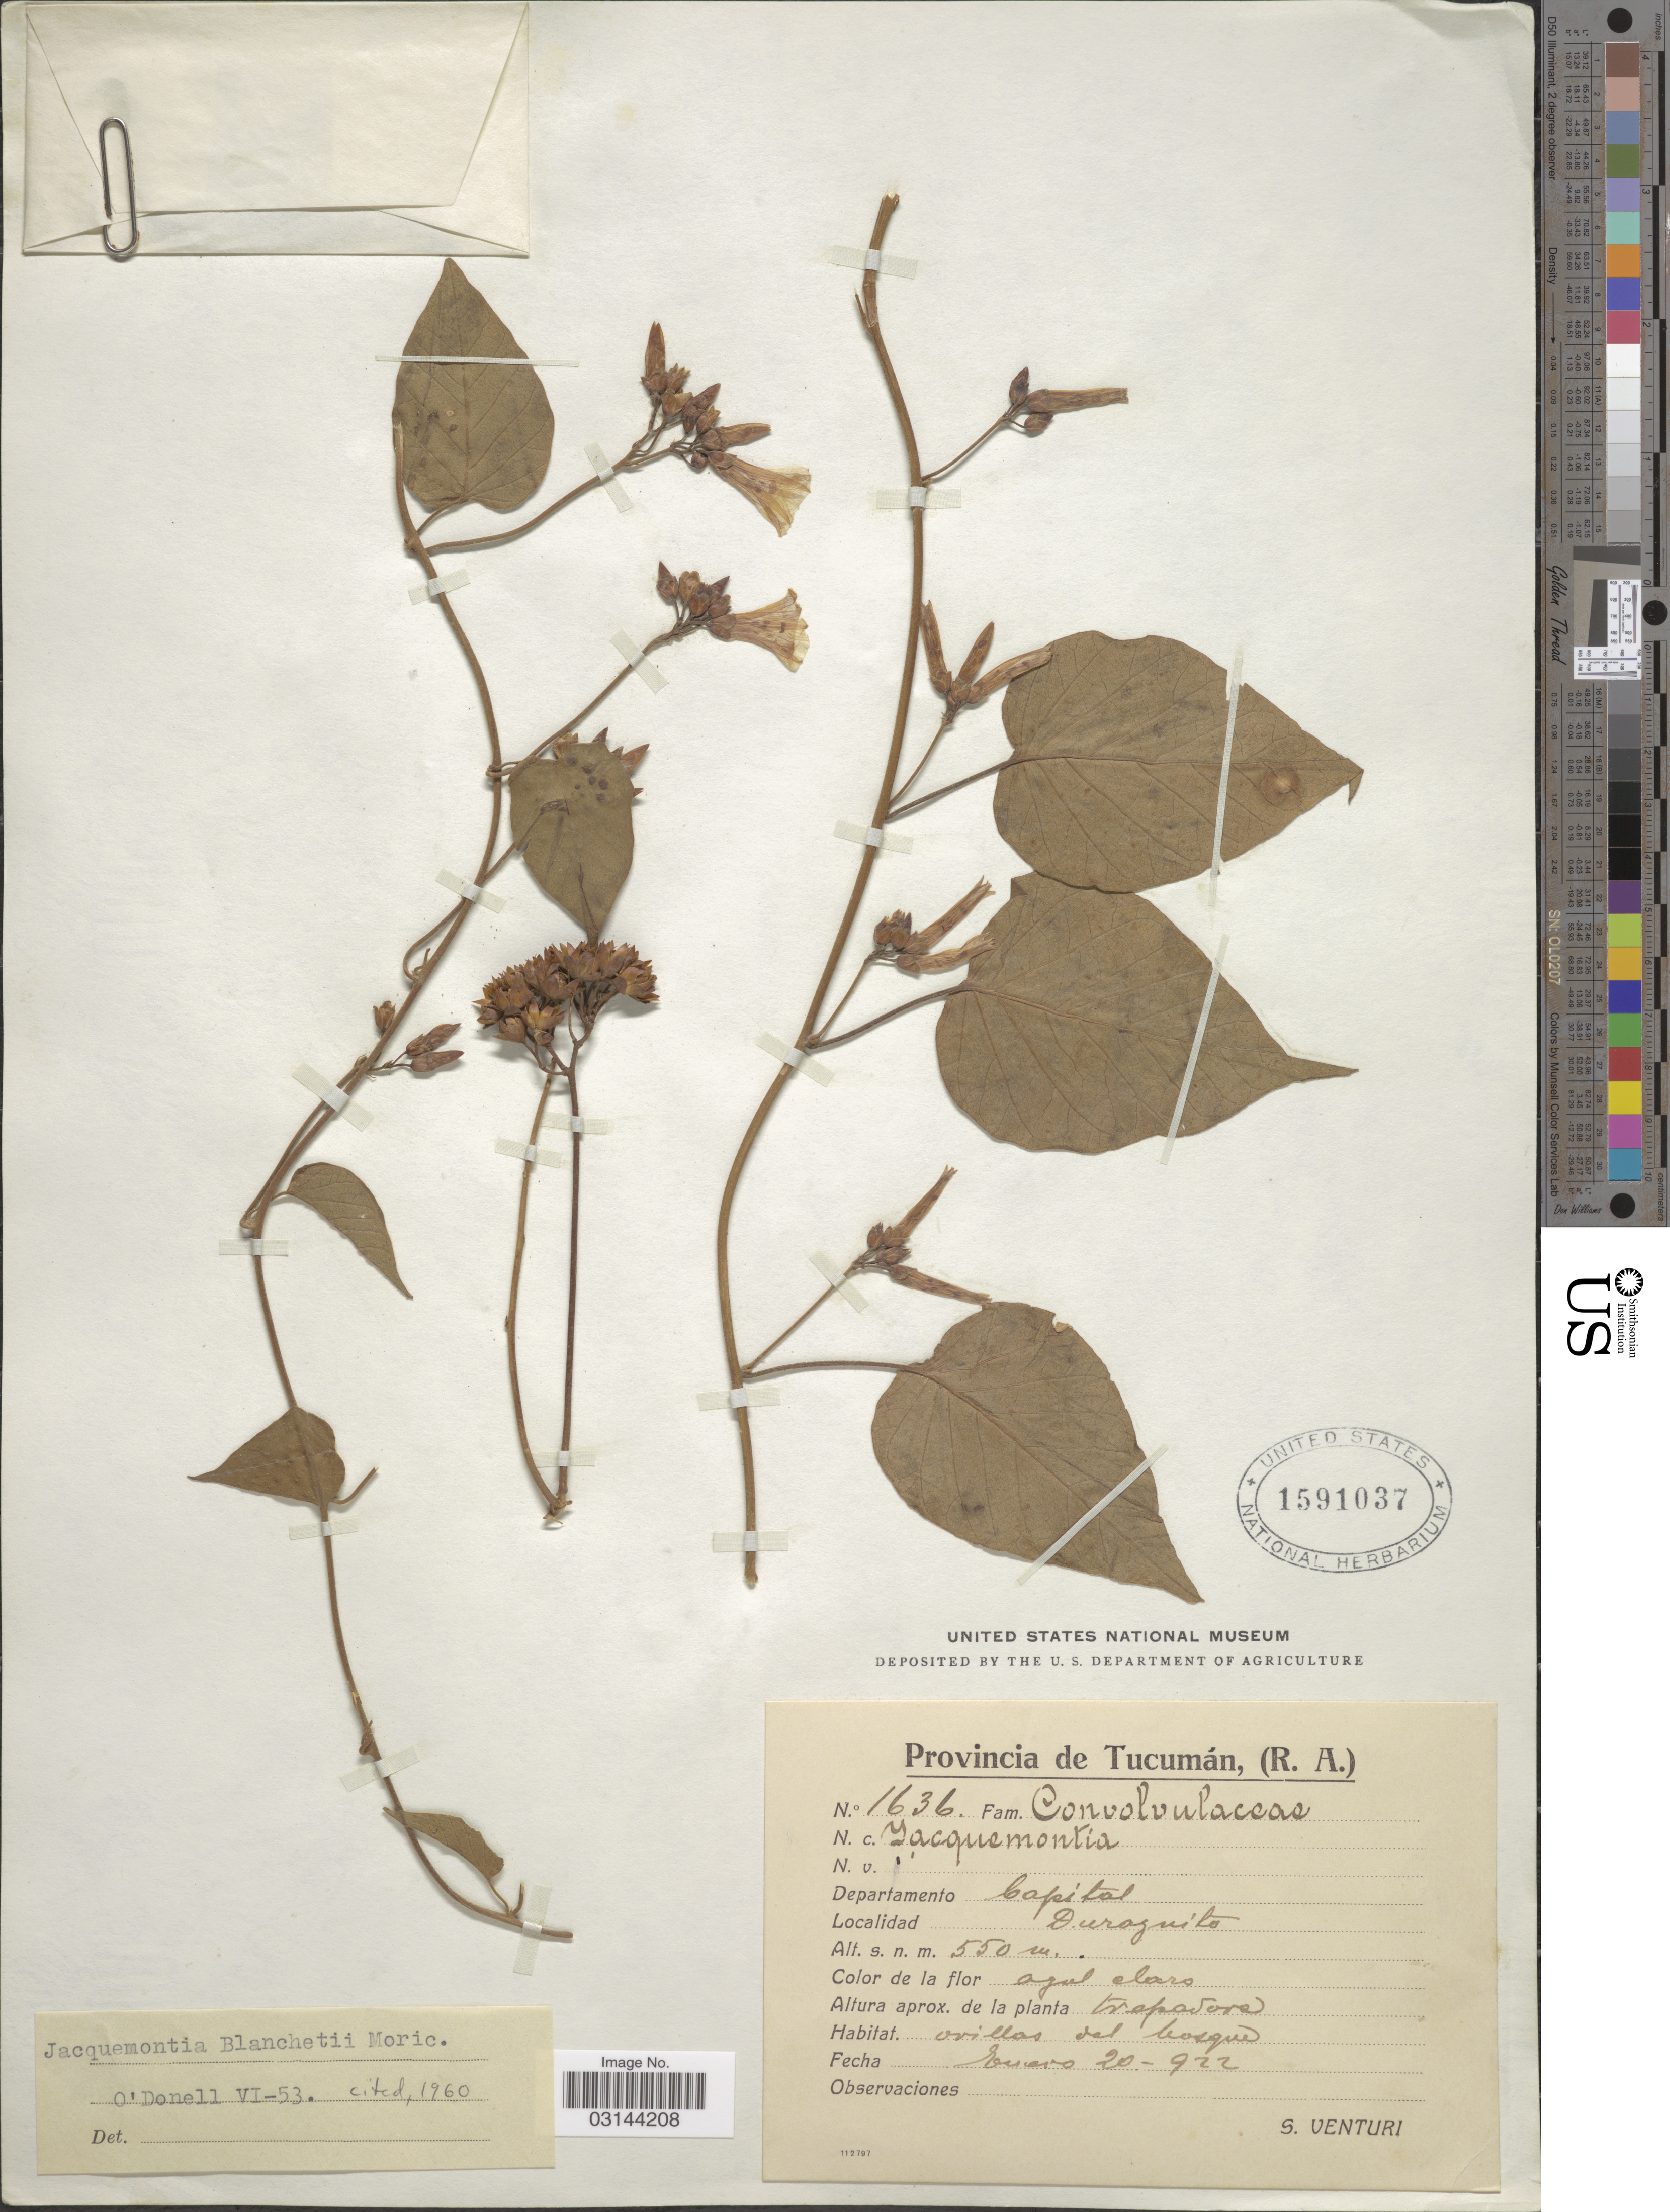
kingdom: Plantae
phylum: Tracheophyta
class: Magnoliopsida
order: Solanales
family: Convolvulaceae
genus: Jacquemontia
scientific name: Jacquemontia blanchetii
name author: Moric.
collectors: S. Venturi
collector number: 1636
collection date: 1922-01-20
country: Argentina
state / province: Tucuman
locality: Departamento Capital, Duraguito.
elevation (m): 550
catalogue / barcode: US 1591037